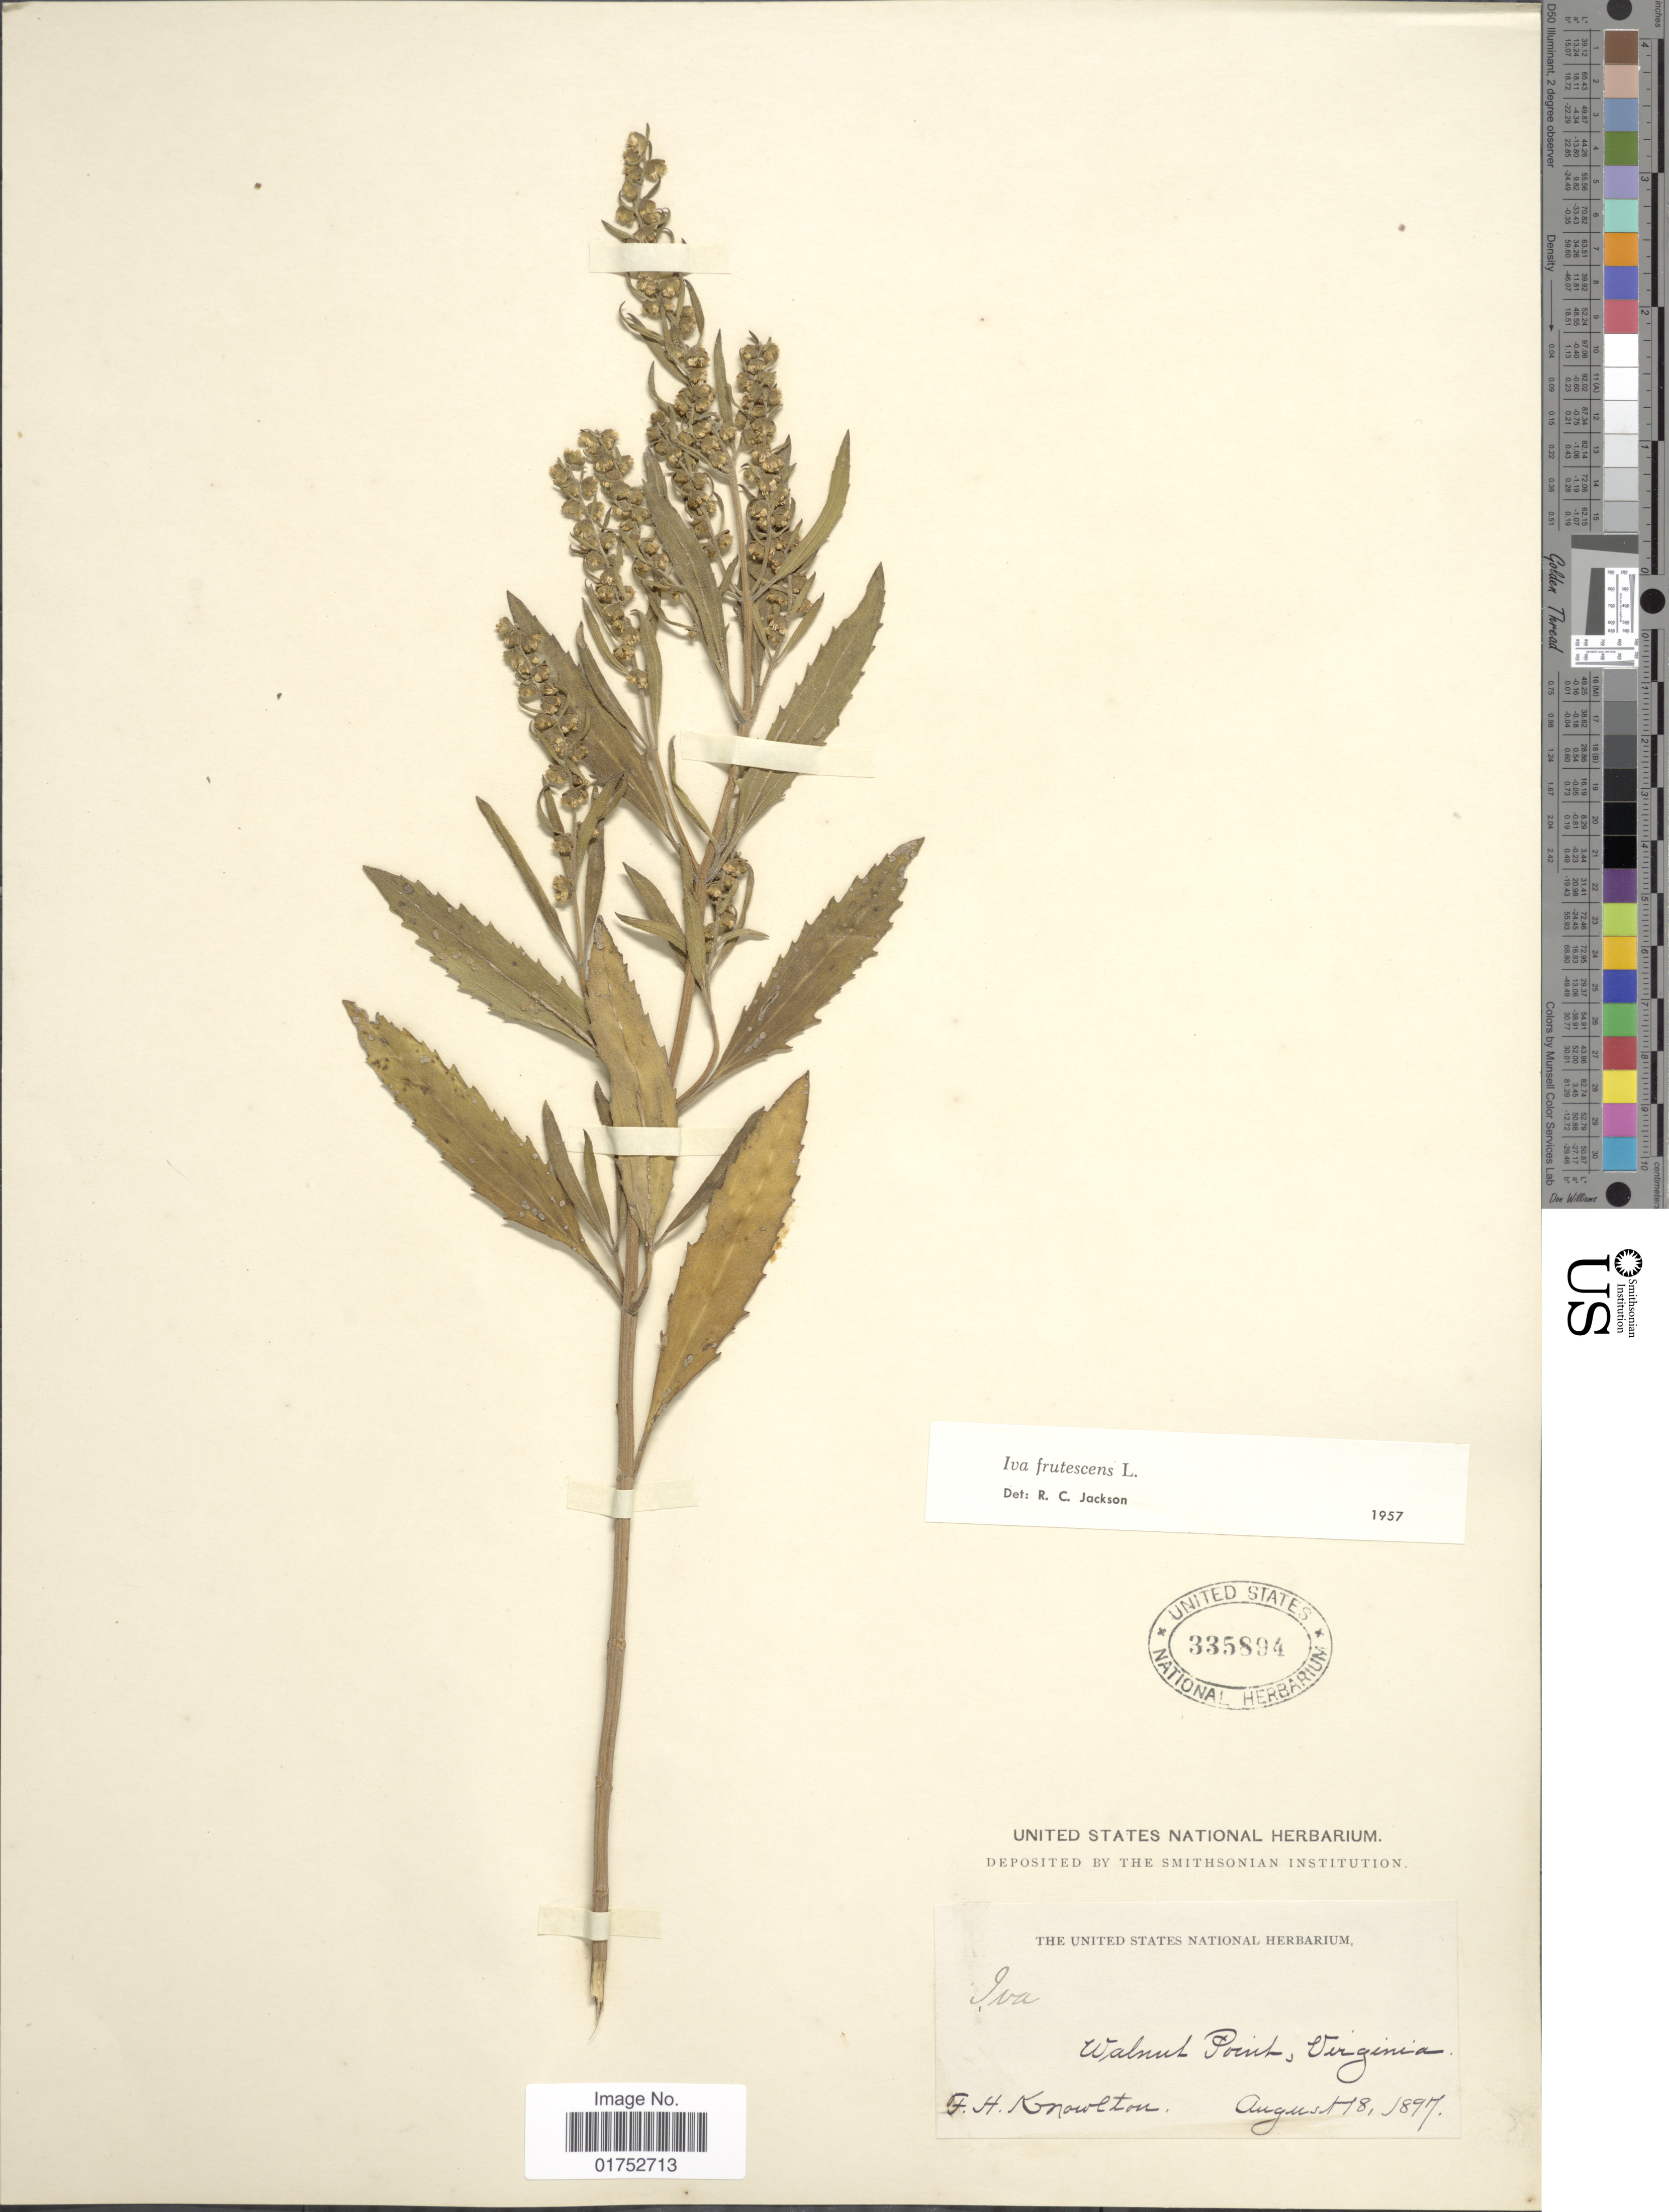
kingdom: Plantae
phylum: Tracheophyta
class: Magnoliopsida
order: Asterales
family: Asteraceae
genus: Iva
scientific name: Iva frutescens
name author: L.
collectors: F. H. Knowlton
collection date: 1897-08-18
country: United States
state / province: Virginia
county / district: Northumberland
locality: Walnut Point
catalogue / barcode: US 335894